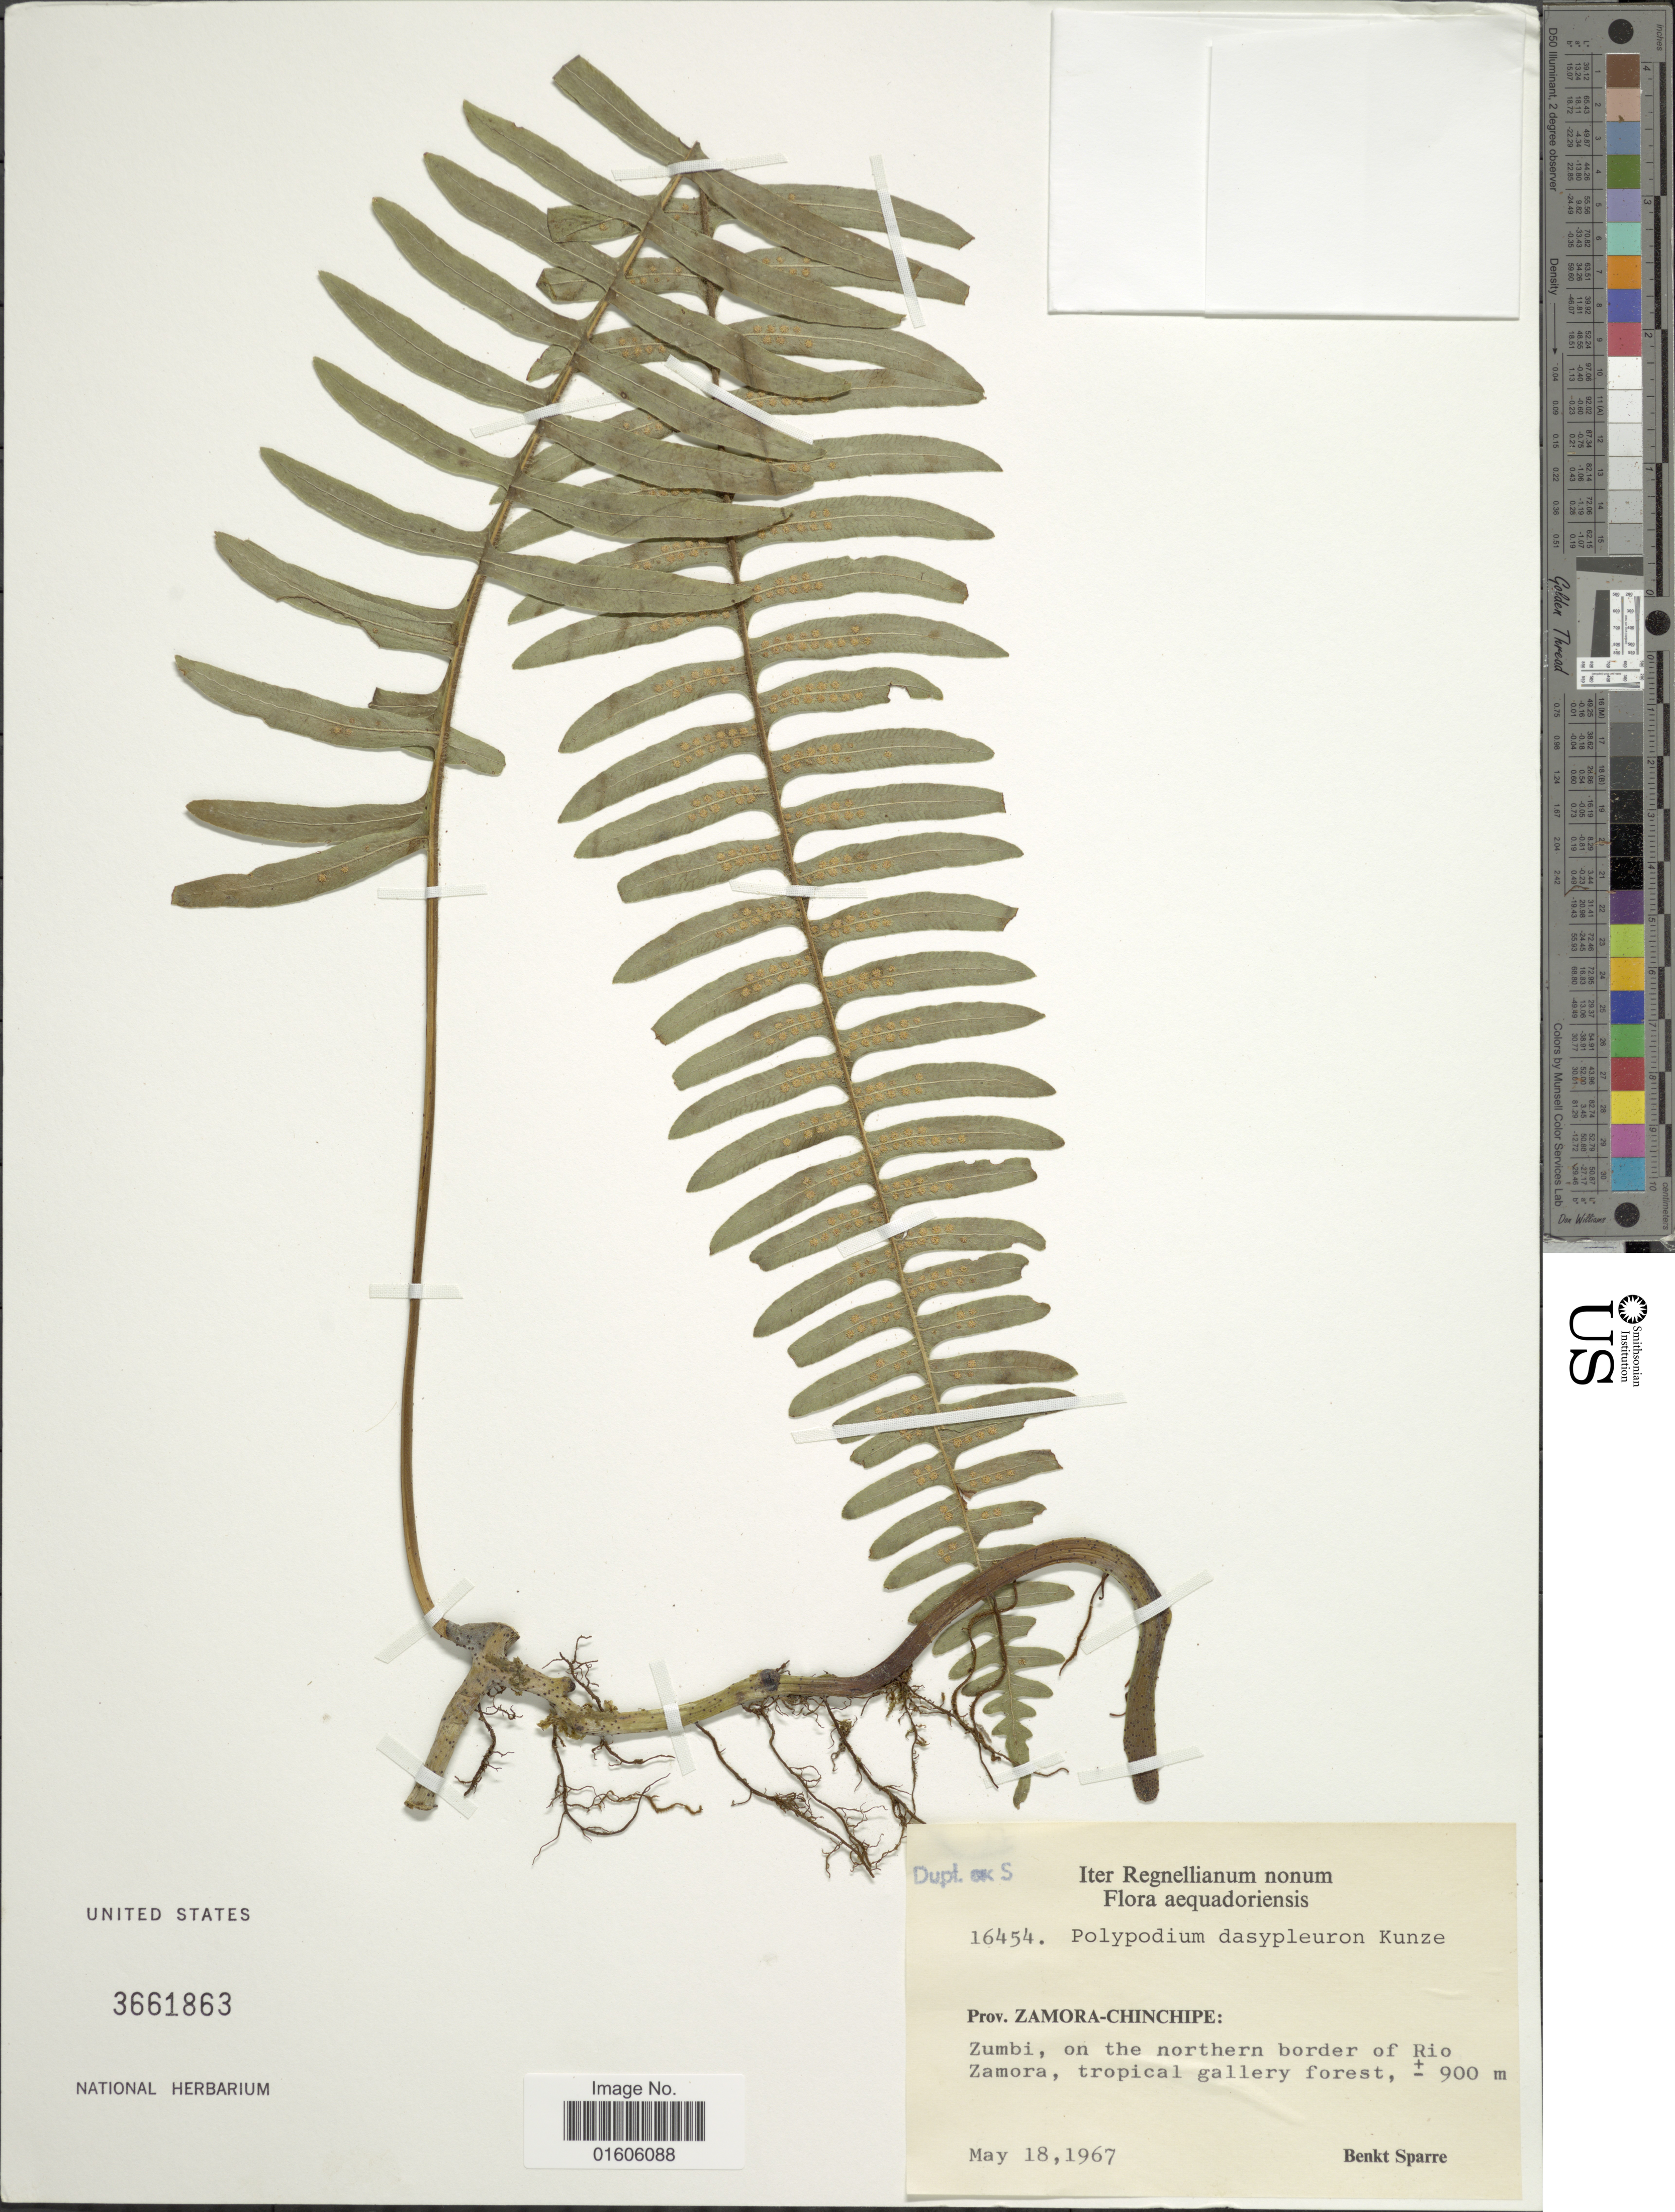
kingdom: Plantae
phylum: Tracheophyta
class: Polypodiopsida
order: Polypodiales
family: Polypodiaceae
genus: Serpocaulon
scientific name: Serpocaulon dasypleuron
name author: (Kunze) A.R. Sm.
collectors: B. Sparre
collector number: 16454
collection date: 1967-05-18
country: Ecuador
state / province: Zamora-Chinchipe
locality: Prov. Zamora-Chinchipe: Zumbi, on the northern border of Rio Zamora, tropical gallery forest.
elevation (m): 900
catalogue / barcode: US 3661863